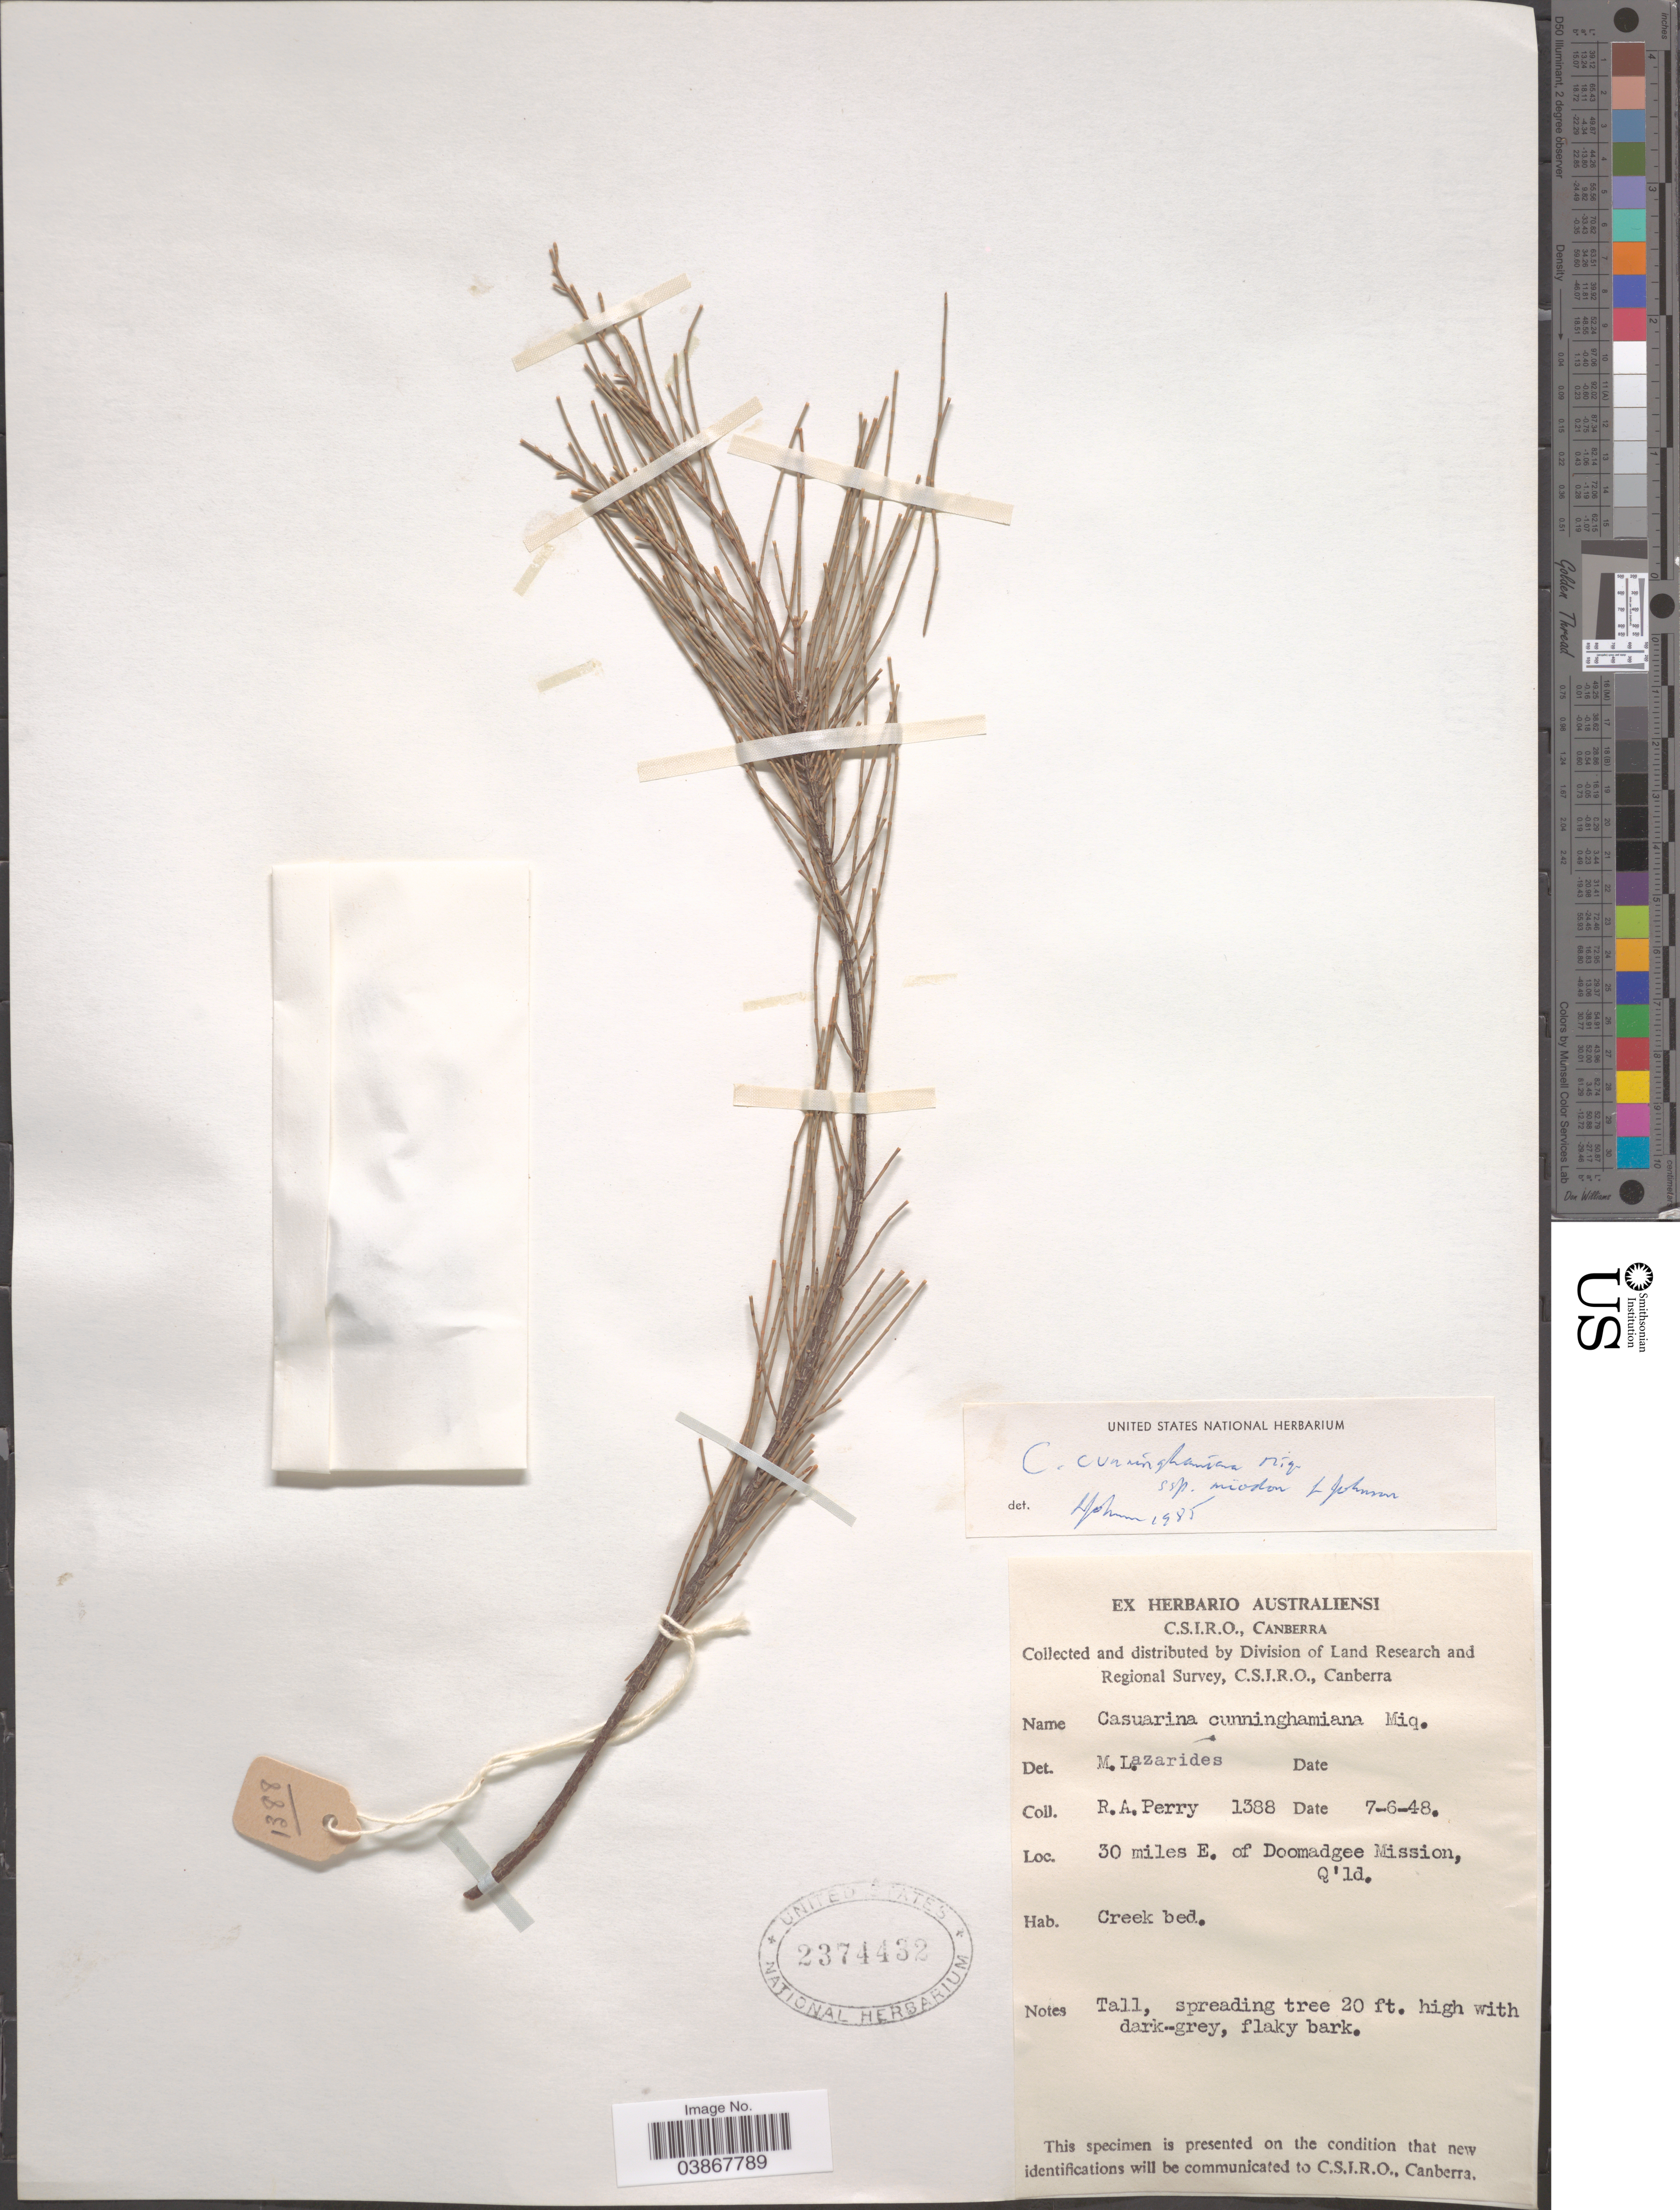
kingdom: Plantae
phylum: Tracheophyta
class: Magnoliopsida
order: Fagales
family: Casuarinaceae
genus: Casuarina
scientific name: Casuarina cunninghamiana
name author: Miq.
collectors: Perry, R. A.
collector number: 1388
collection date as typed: Transcribed d/m/y: 7/6/48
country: Australia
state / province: Queensland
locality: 30 miles E. of Doomadgee Mission, Q'ld.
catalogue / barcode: US 2374432